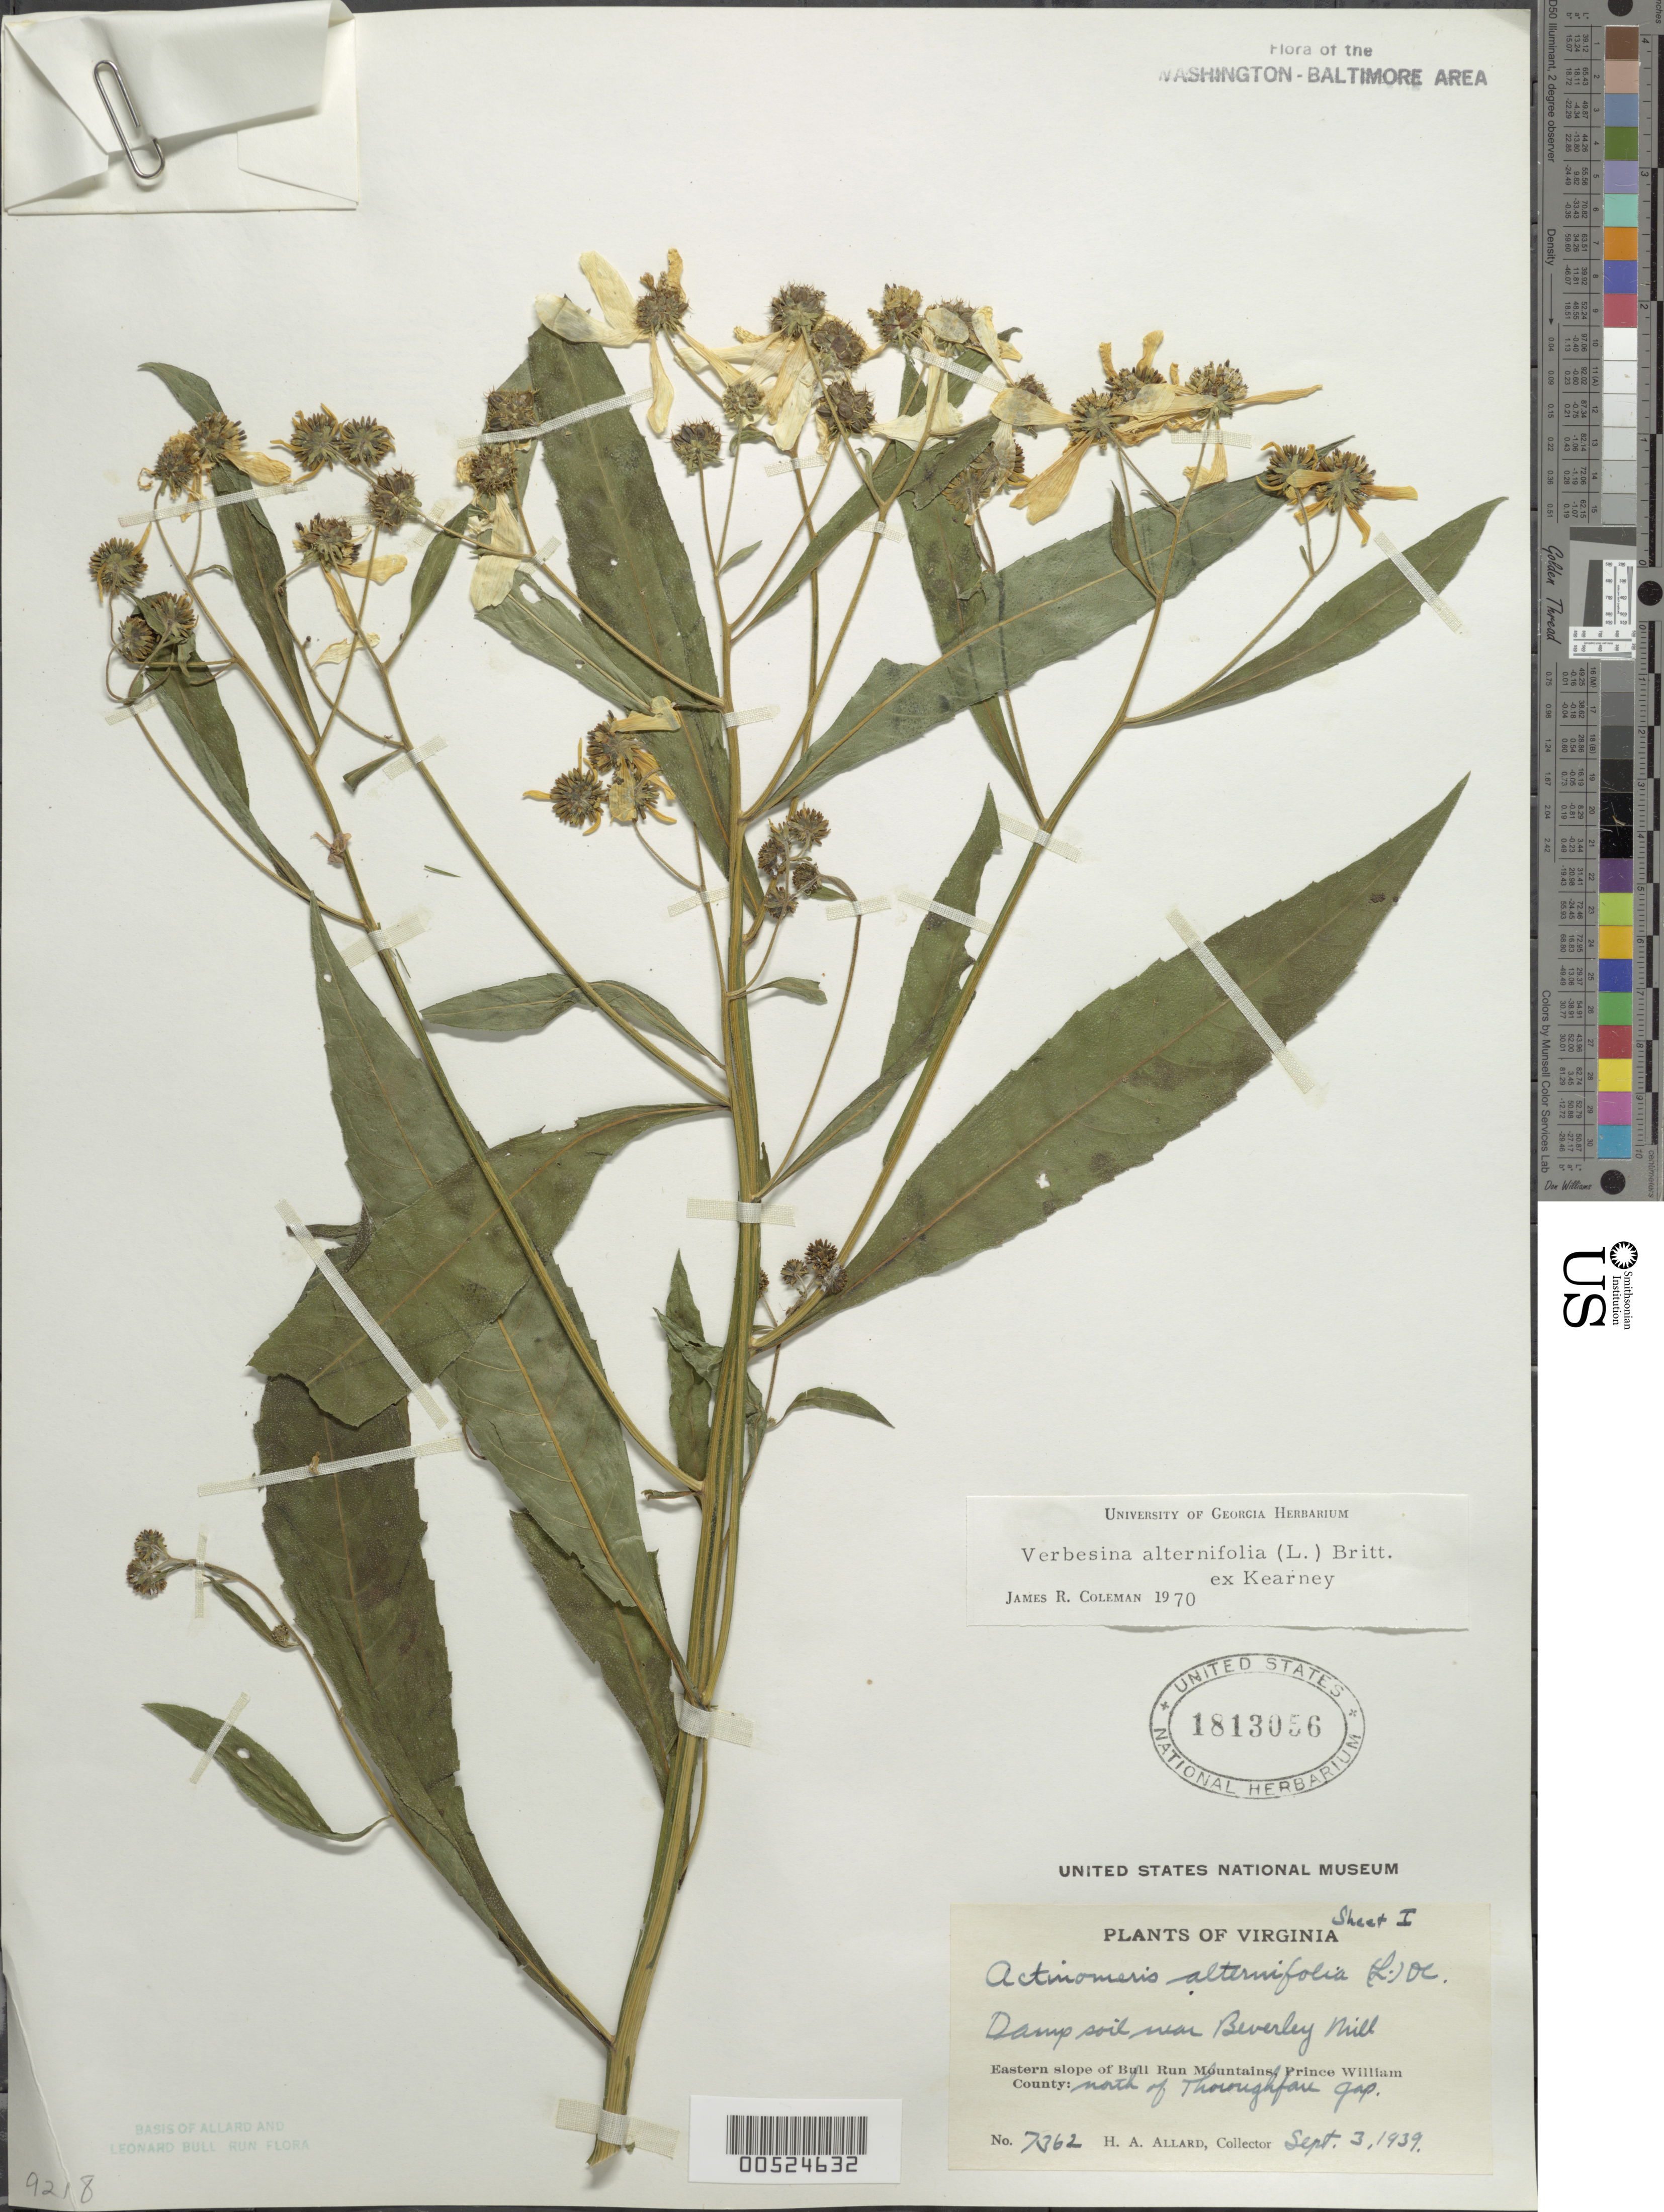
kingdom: Plantae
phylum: Tracheophyta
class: Magnoliopsida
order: Asterales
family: Asteraceae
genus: Verbesina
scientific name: Verbesina alternifolia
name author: (L.) Britton ex Kearney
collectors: H. A. Allard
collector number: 7362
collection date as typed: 03 Sep 1939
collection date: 1939-09-03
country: United States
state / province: Virginia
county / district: Prince William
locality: Bull Run Mountains, E slope, N of Thoroughfare Gap Bull Run Mts.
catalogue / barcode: US 1813056